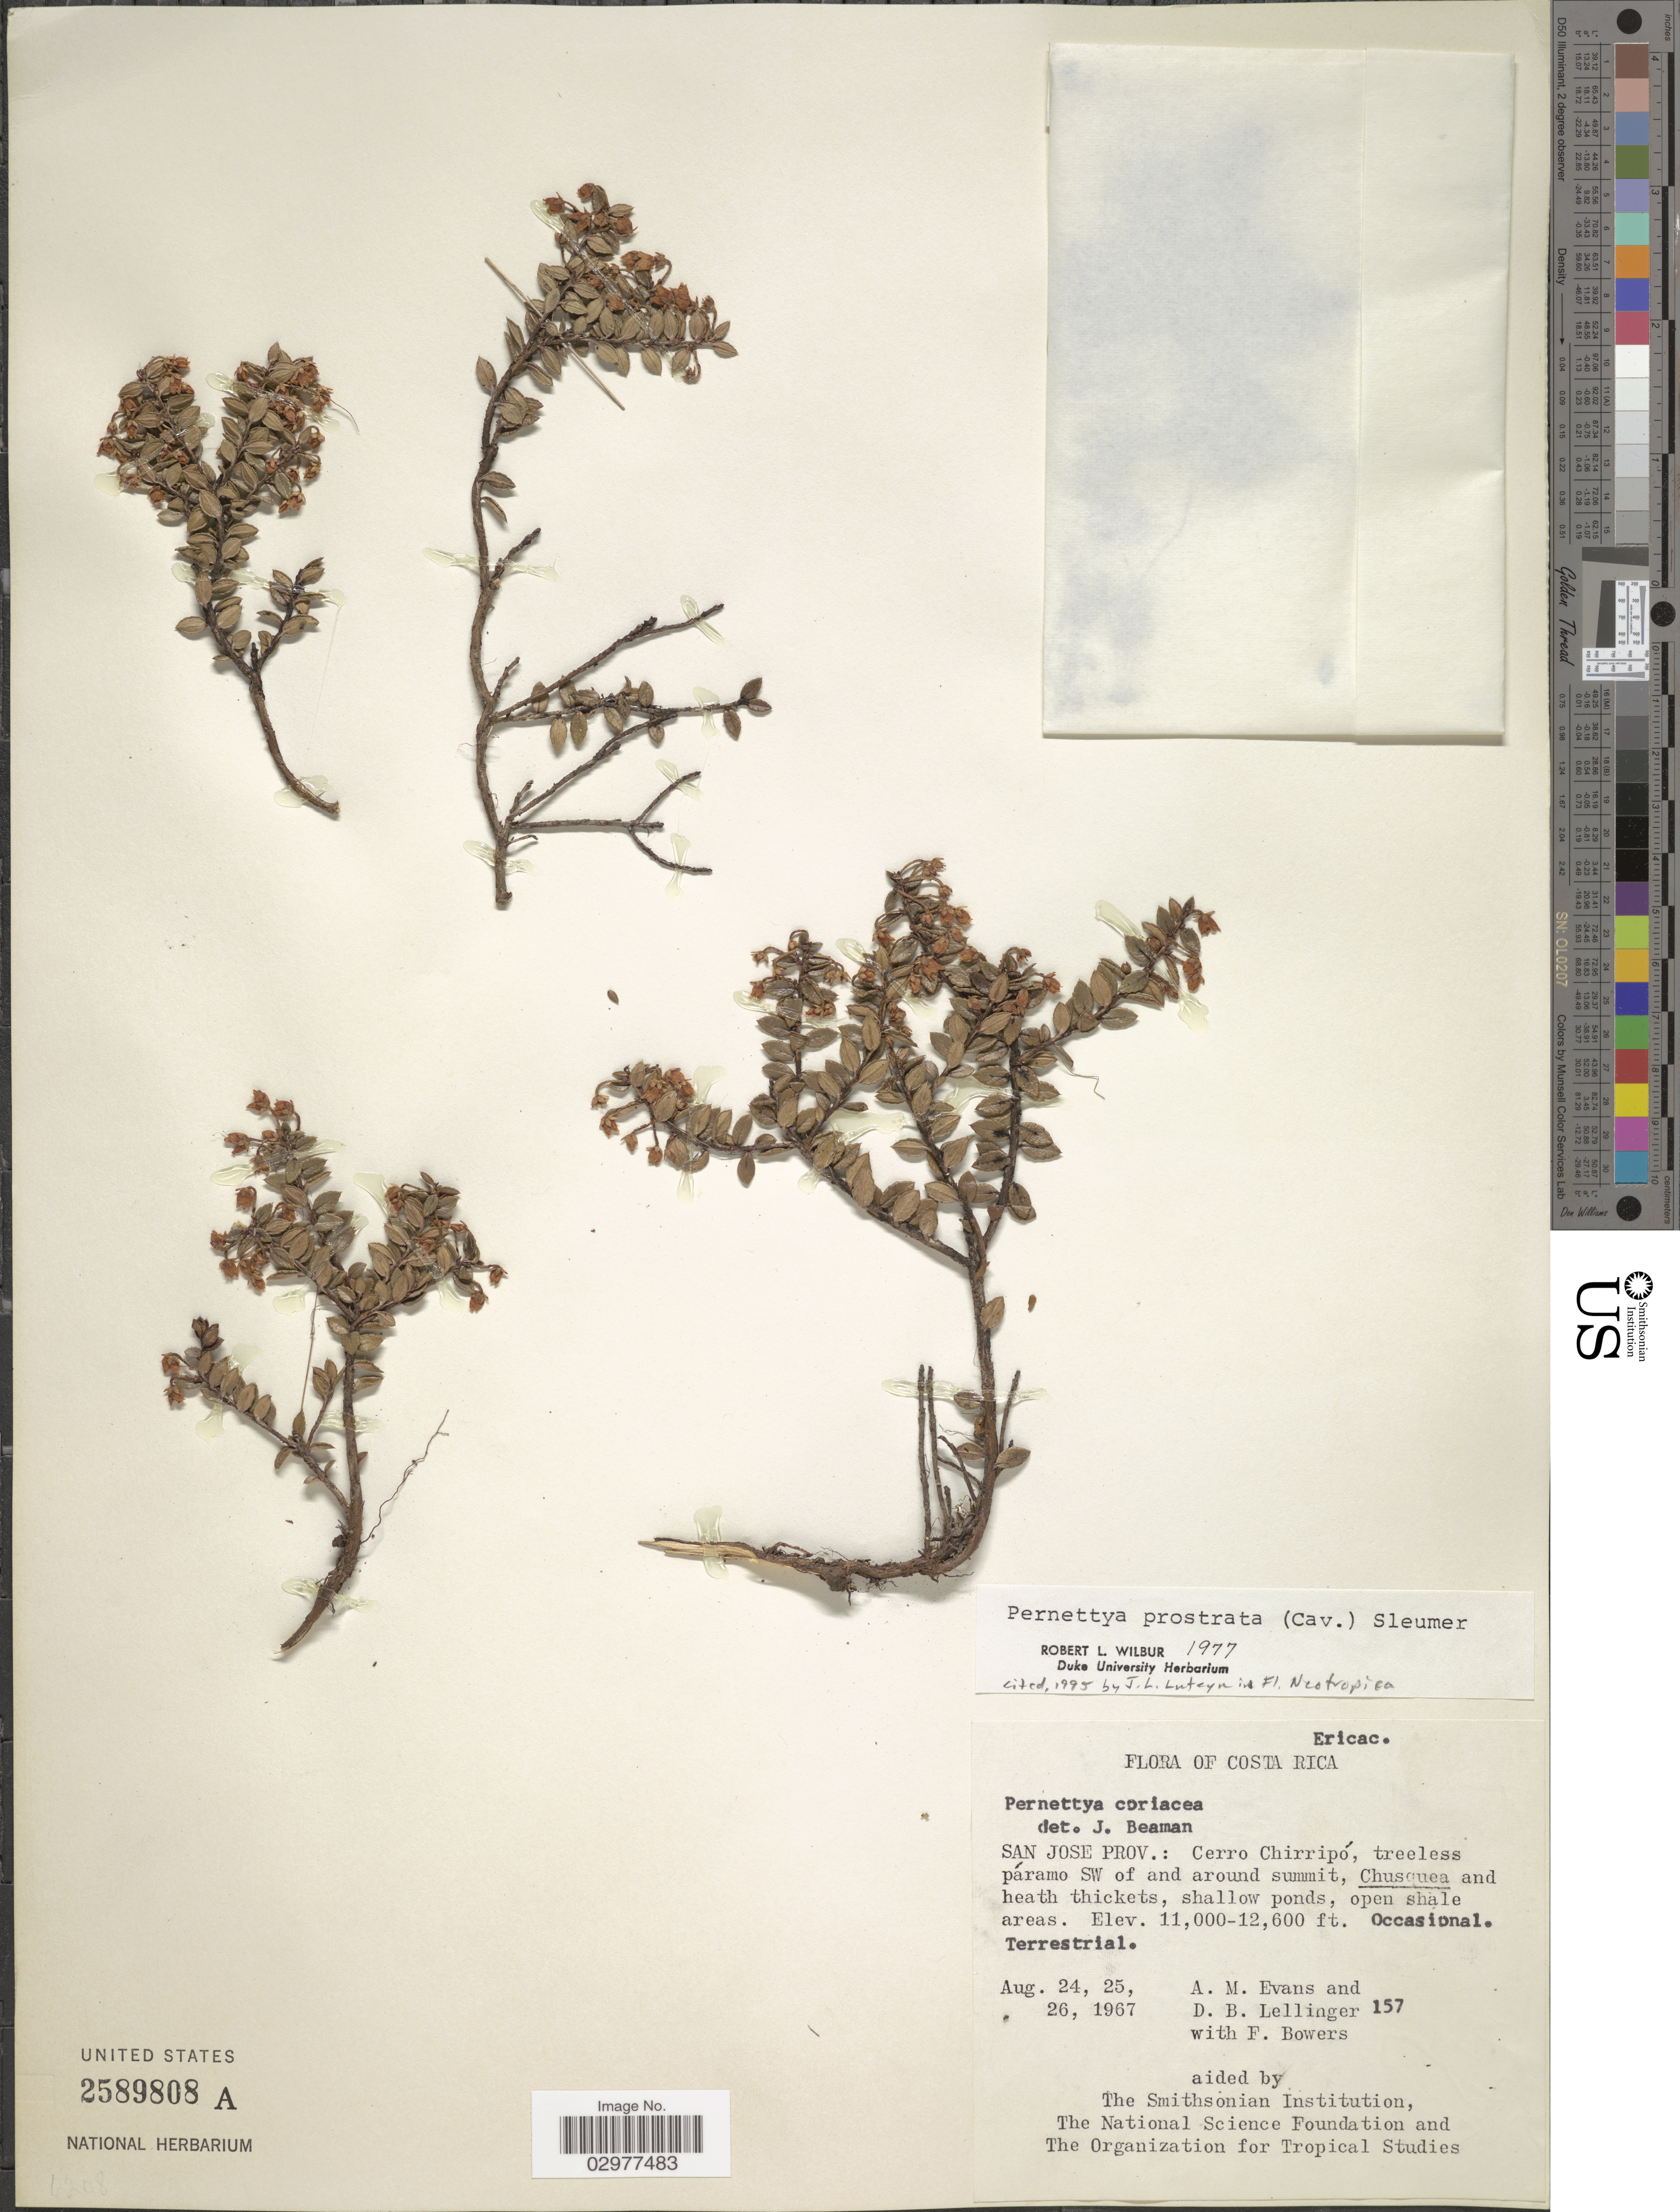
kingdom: Plantae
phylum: Tracheophyta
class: Magnoliopsida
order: Ericales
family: Ericaceae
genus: Pernettya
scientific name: Pernettya prostrata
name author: (Cav.) DC.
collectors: A. M. Evans, D. B. Lellinger & F. Bowers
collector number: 157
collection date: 1867-08-24/1967-08-26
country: Costa Rica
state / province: San José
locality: Cerro Chirripó, treeless páramo SW of and around summit.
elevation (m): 3353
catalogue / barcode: US 2589808A